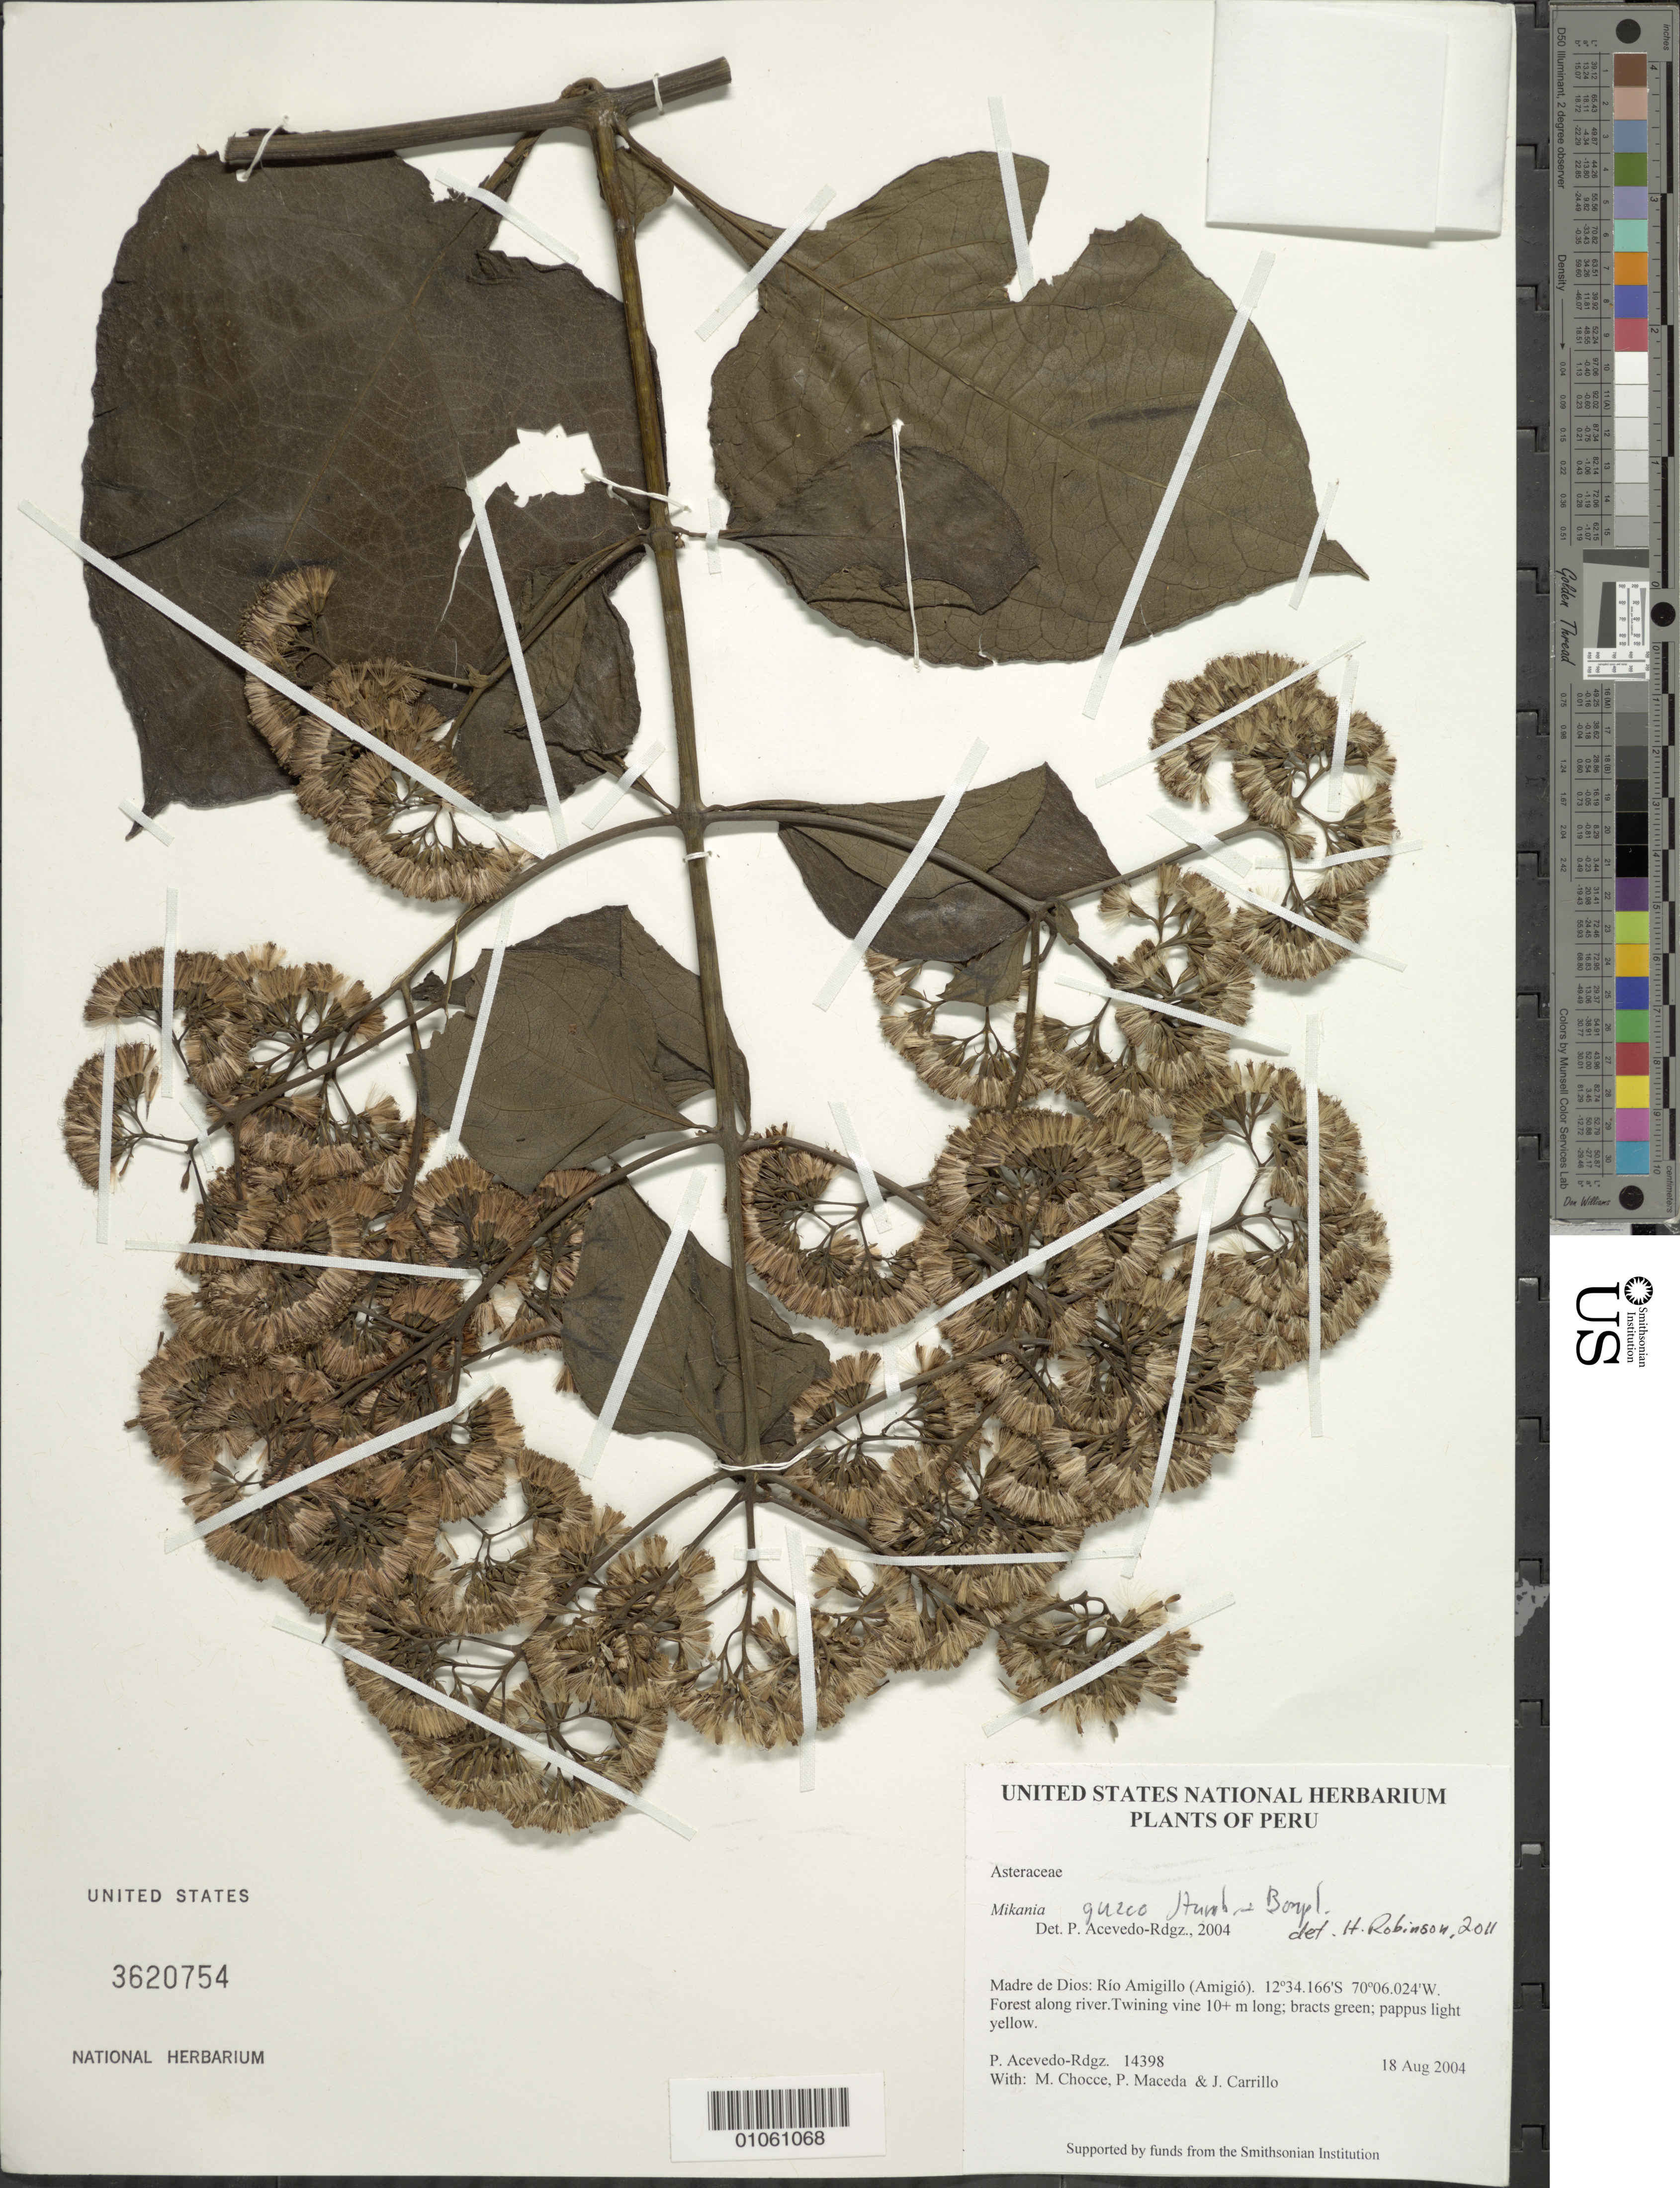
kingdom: Plantae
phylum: Tracheophyta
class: Magnoliopsida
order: Asterales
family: Asteraceae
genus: Mikania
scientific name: Mikania guaco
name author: Humb. & Bonpl.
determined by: Robinson, Harold E., (US)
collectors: P. Acevedo-Rodr., M. Chocce, P. Maceda & J. Carrillo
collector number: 14398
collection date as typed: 18 Aug 2004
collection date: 2004-08-18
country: Peru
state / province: Madre de Dios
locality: Madre de Dios: Río Amigillo (Amigió).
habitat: Forest along river.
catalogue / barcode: US 3620754